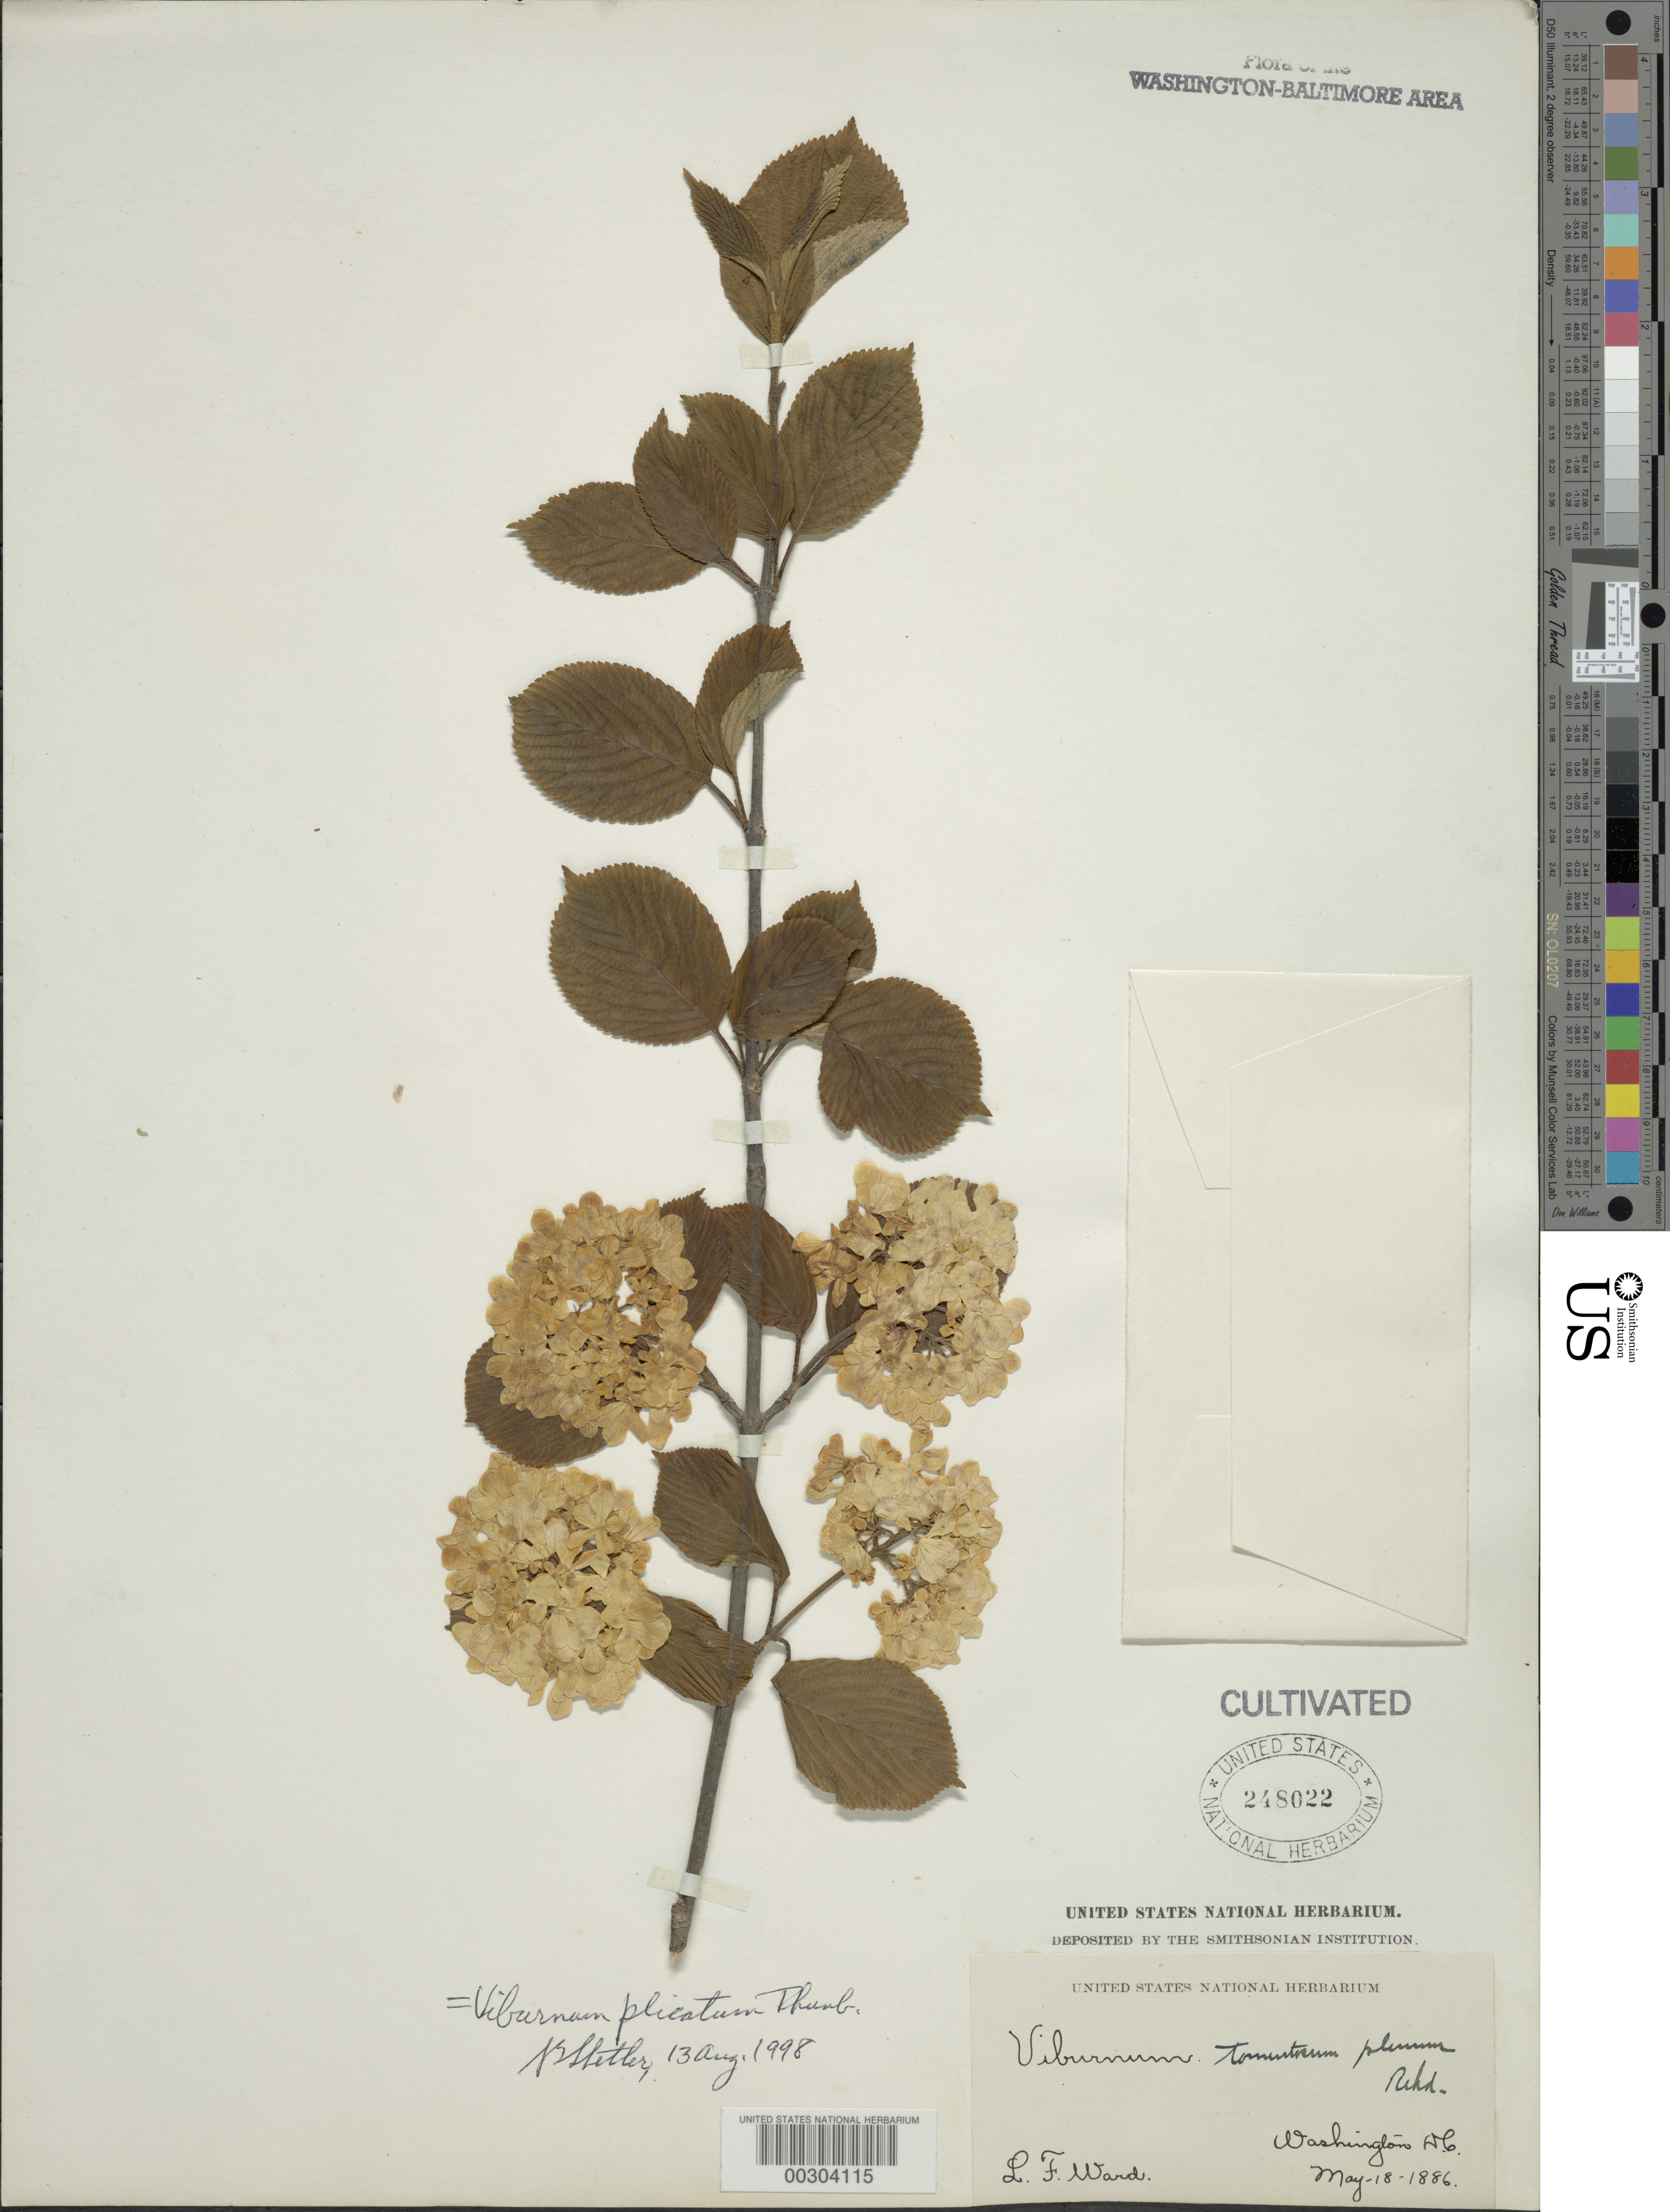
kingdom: Plantae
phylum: Tracheophyta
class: Magnoliopsida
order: Dipsacales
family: Viburnaceae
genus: Viburnum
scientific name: Viburnum plicatum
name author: Thunb.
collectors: L. F. Ward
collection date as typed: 18 May 1886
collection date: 1886-05-18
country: United States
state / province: District of Columbia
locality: Washington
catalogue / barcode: US 248022